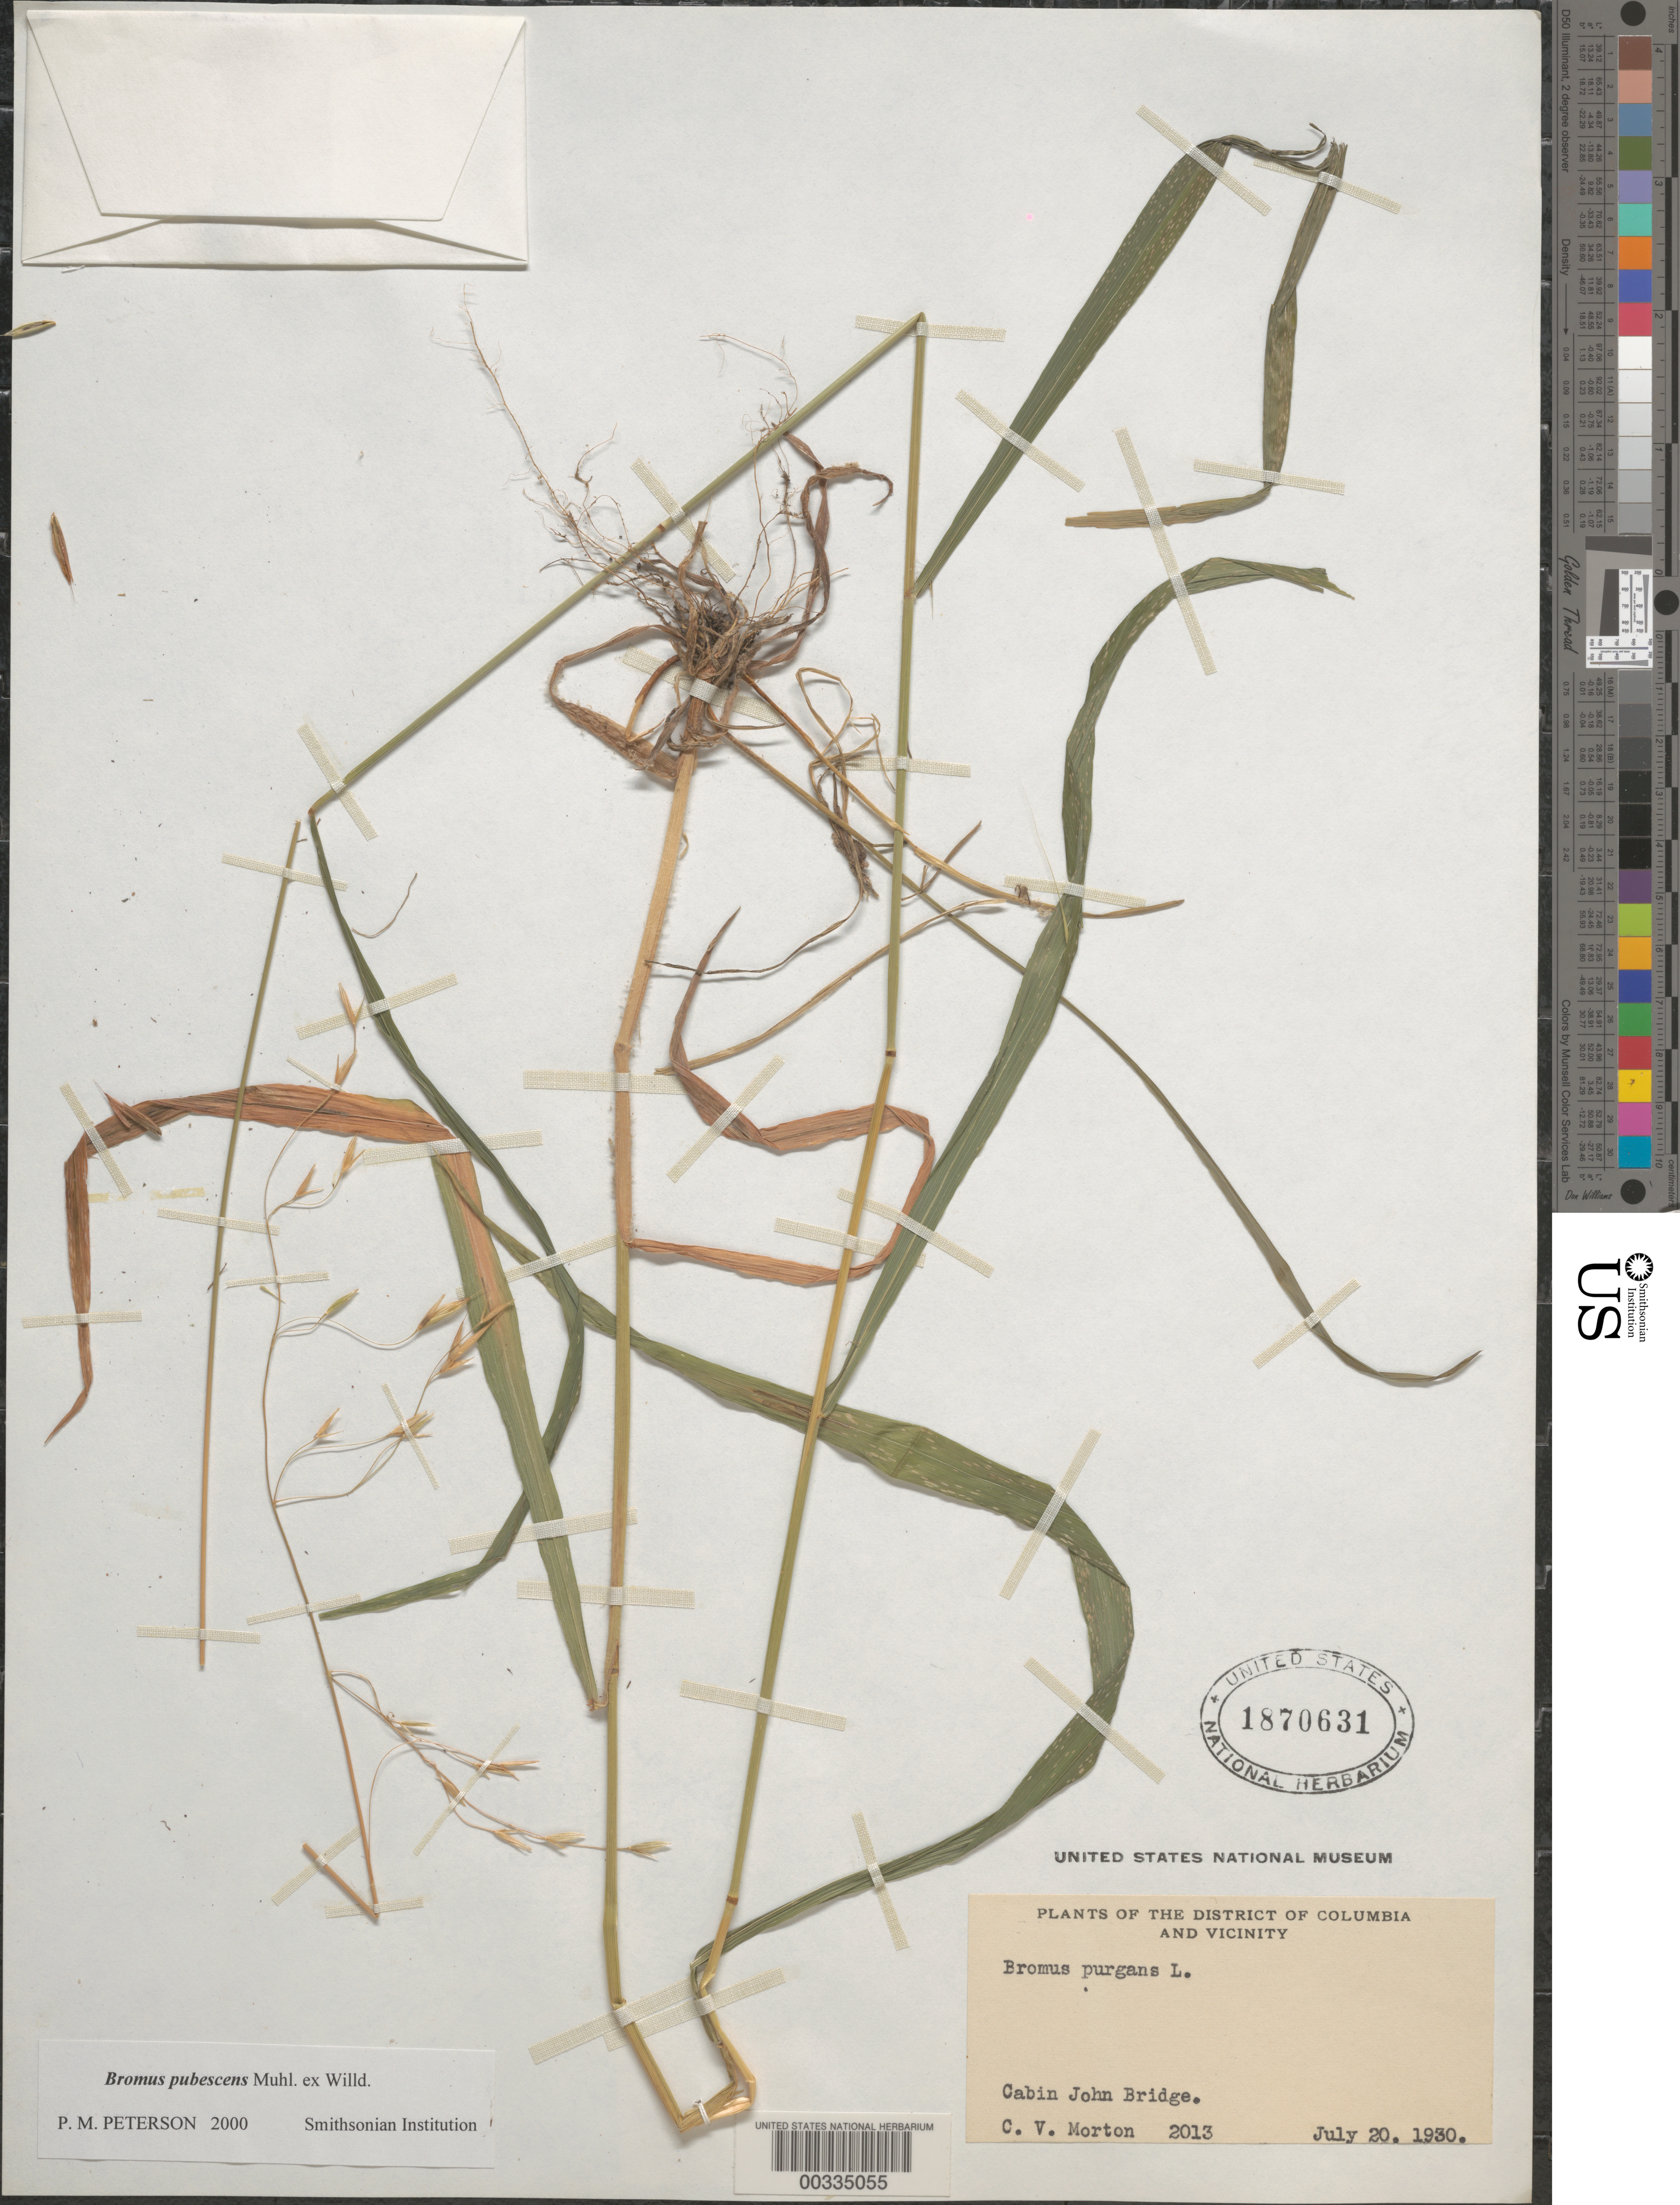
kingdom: Plantae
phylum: Tracheophyta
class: Liliopsida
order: Poales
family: Poaceae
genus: Bromus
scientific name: Bromus pubescens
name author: Muhl. ex Willd.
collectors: C. V. Morton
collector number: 2013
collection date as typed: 20 Jul 1930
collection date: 1930-07-20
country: United States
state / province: Maryland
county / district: Montgomery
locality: Cabin John Bridge C. & O. Canal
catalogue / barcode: US 1870631